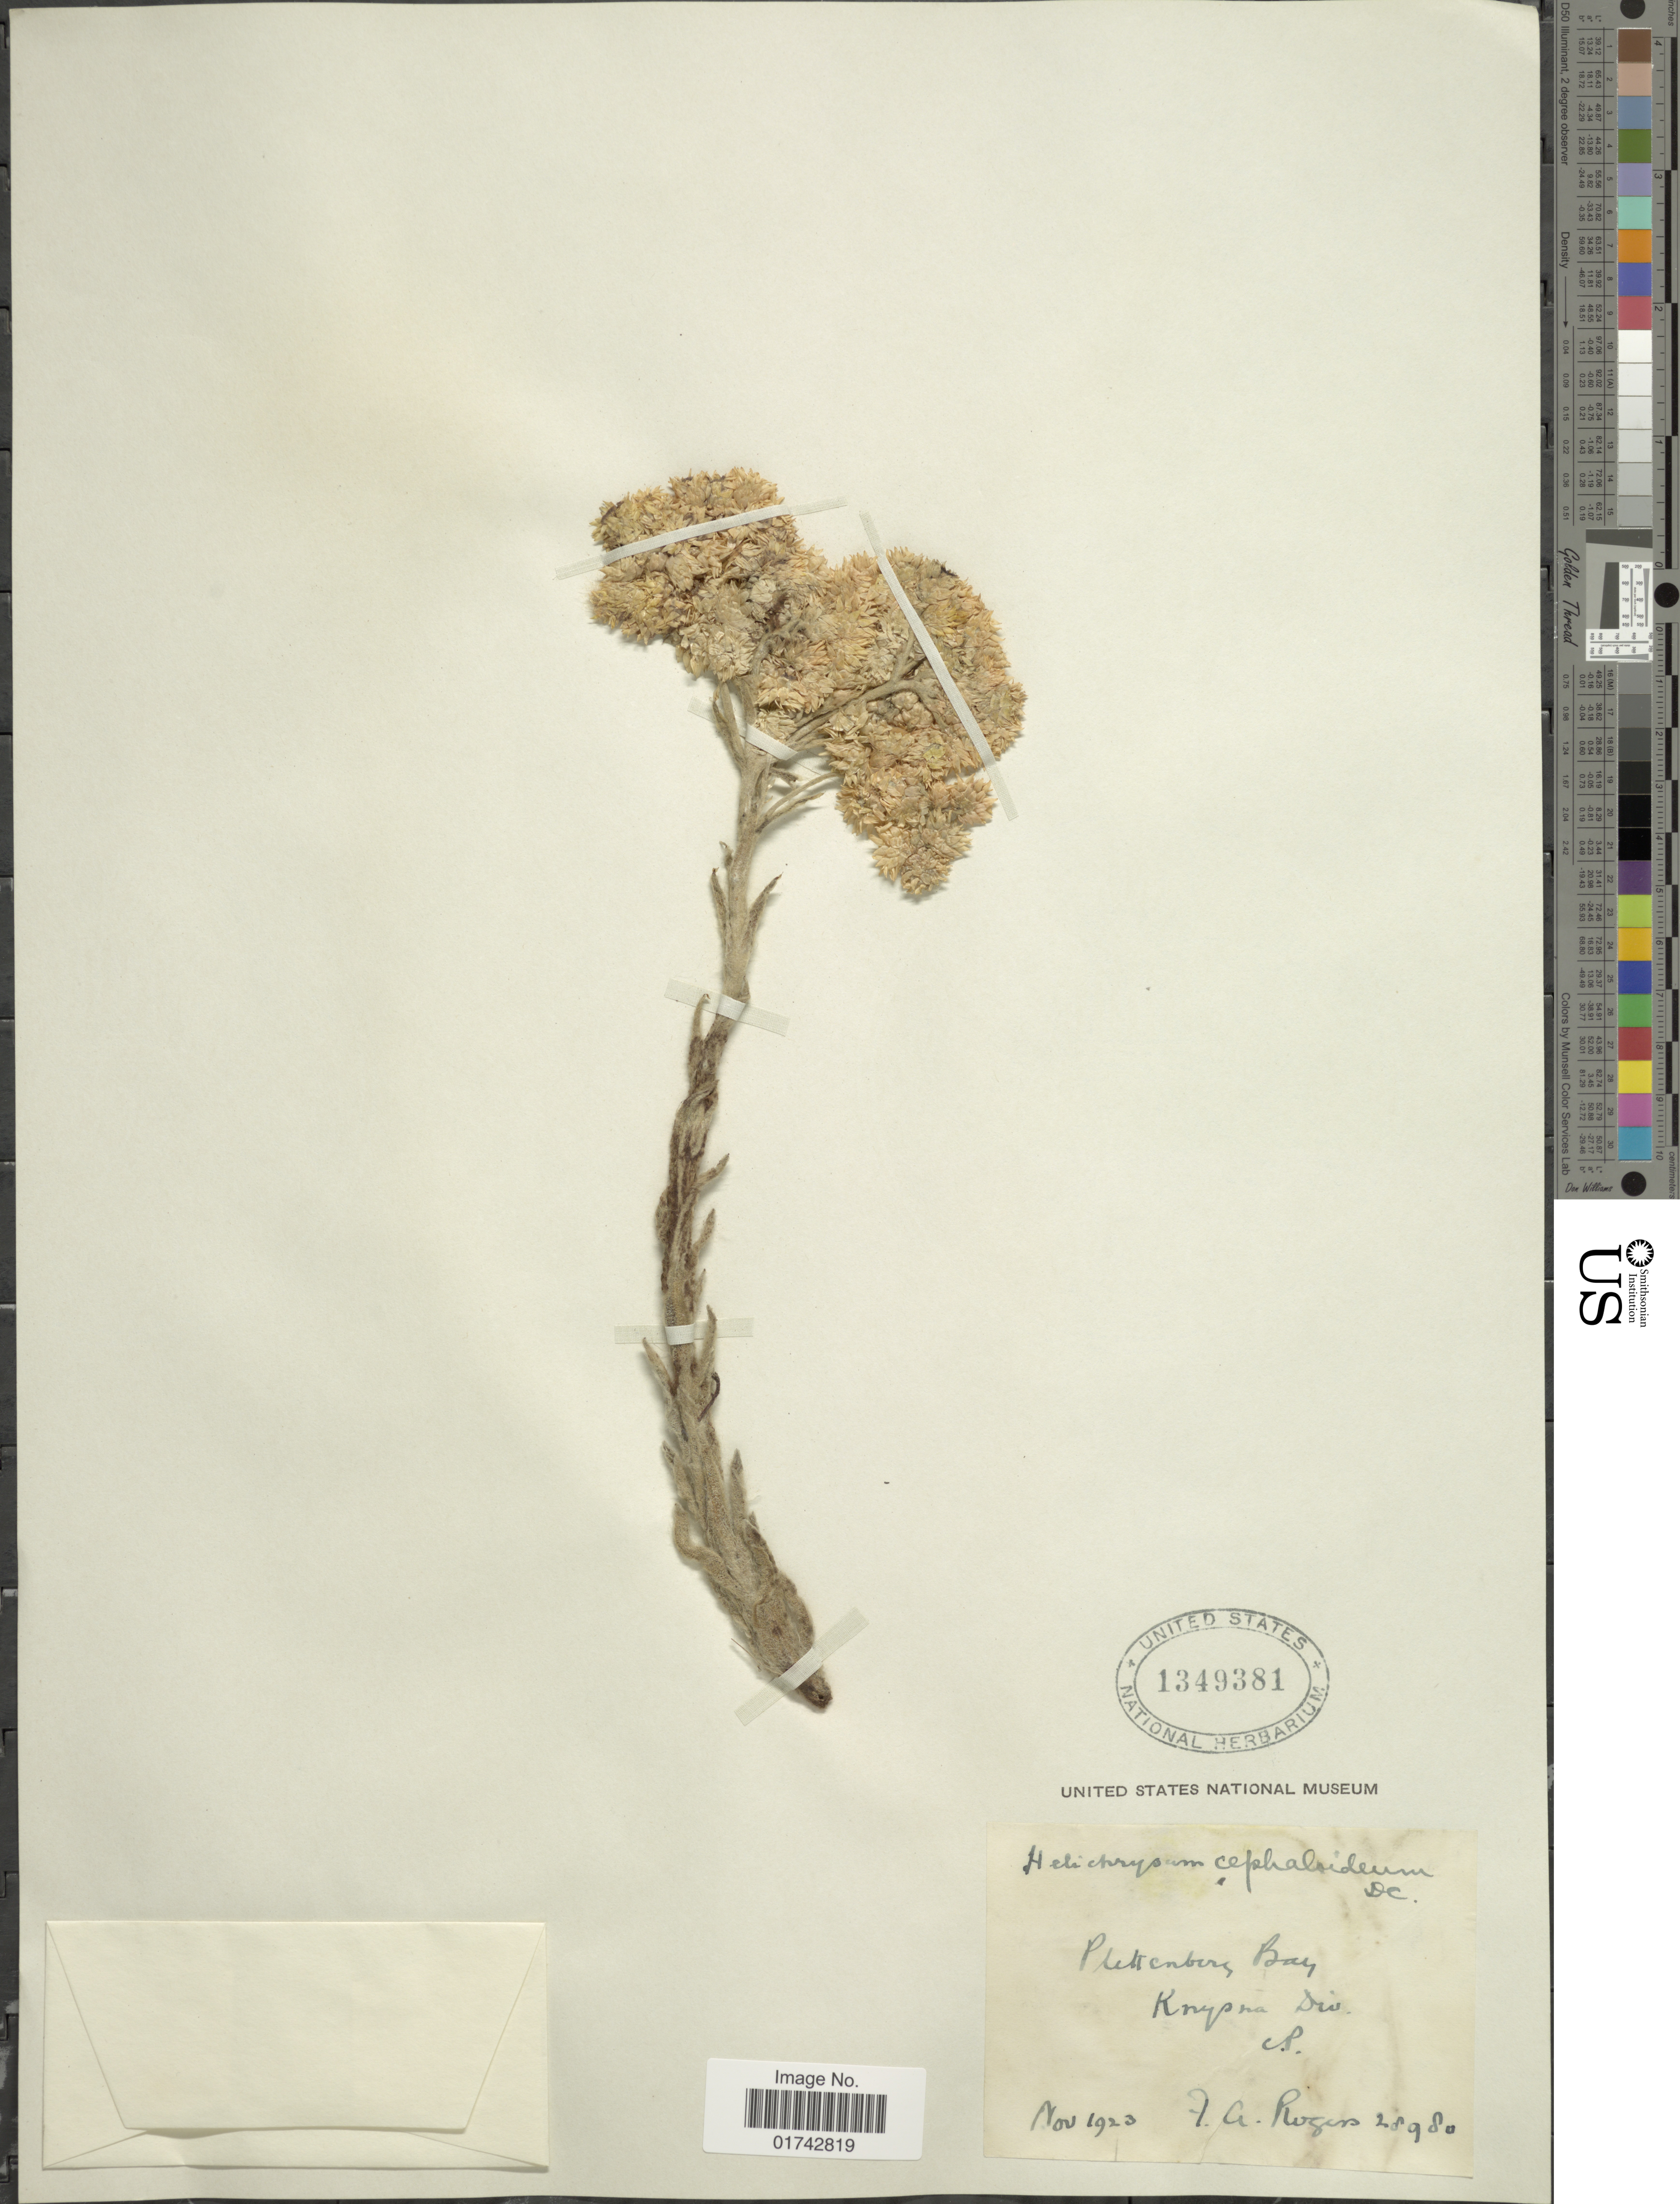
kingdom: Plantae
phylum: Tracheophyta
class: Magnoliopsida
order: Asterales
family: Asteraceae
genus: Helichrysum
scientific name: Helichrysum cephaloideum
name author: DC.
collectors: F. A. Rogers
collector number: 28980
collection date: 1923-11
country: South Africa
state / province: Western Cape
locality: Plettenberg Bay. Knysna Div., C.P. [Cape Province]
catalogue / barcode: US 1349381